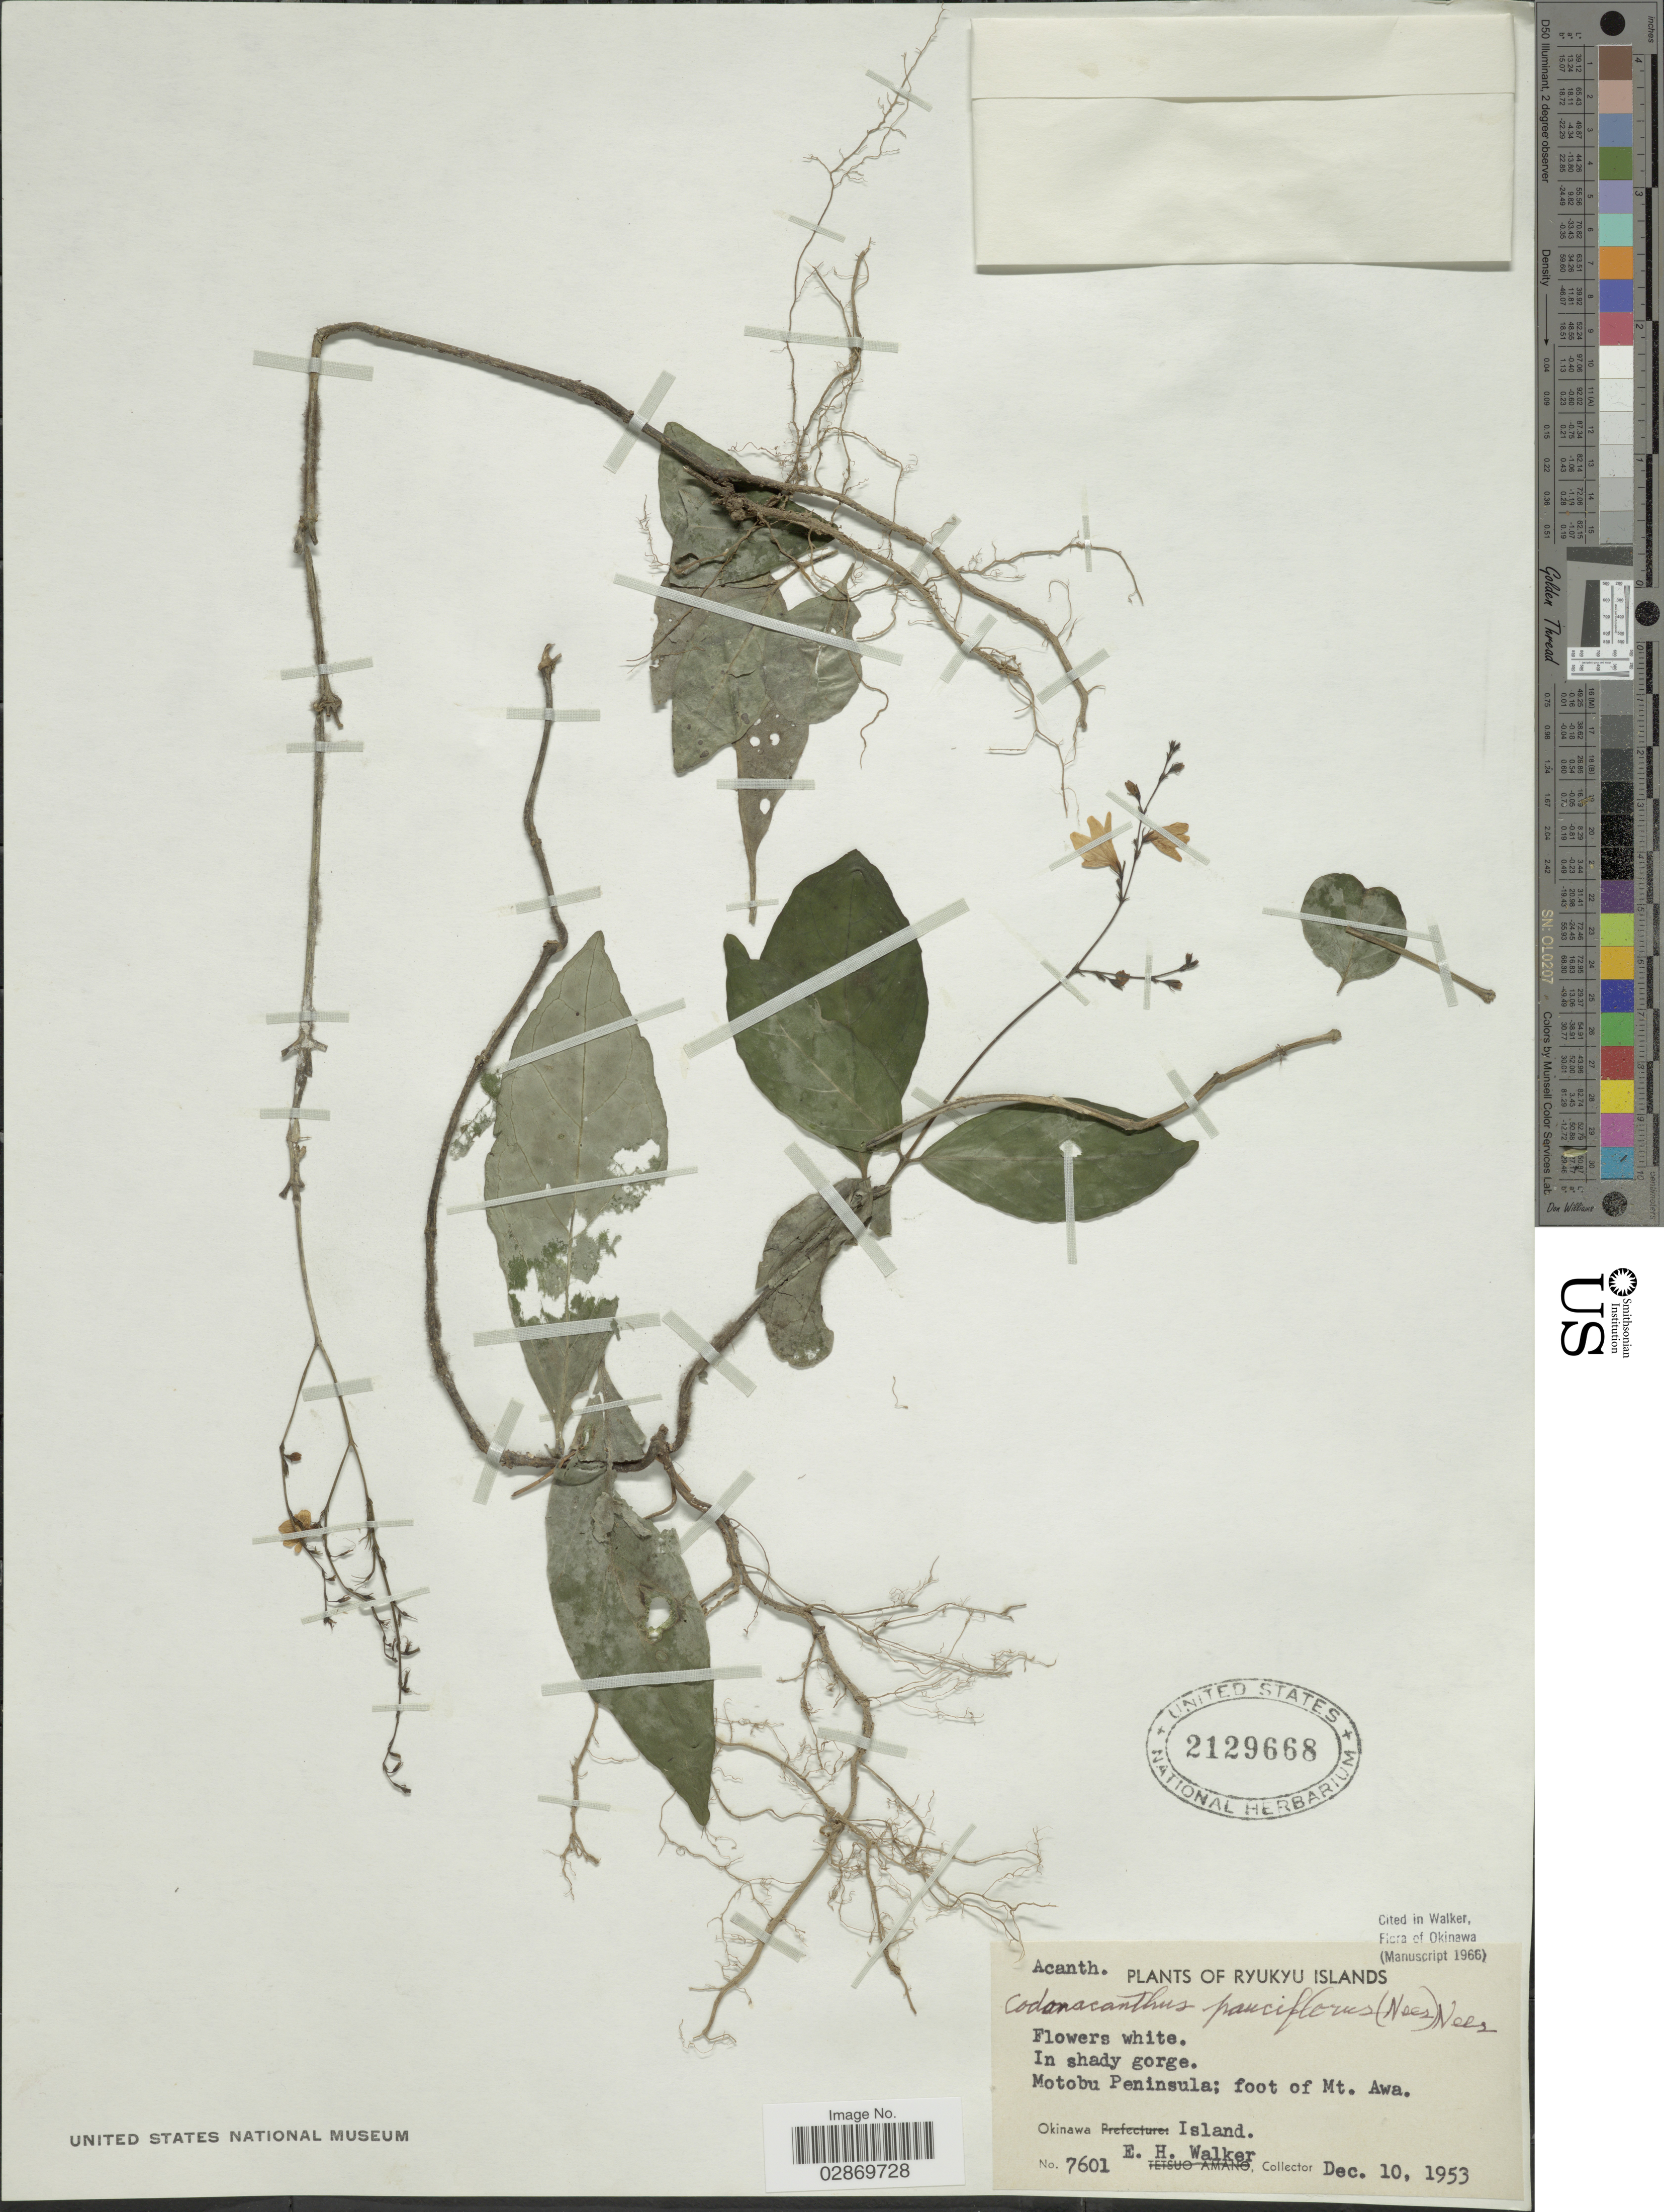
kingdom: Plantae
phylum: Tracheophyta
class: Magnoliopsida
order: Lamiales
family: Acanthaceae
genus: Codonacanthus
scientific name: Codonacanthus pauciflorus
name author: (Nees) Nees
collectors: E. H. Walker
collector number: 7601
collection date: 1953-12-10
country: Japan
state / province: Okinawa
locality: Ryukyu Islands, Motobu Peninsula, foot of Mt. Awa, Okinawa Island.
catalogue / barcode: US 2129668